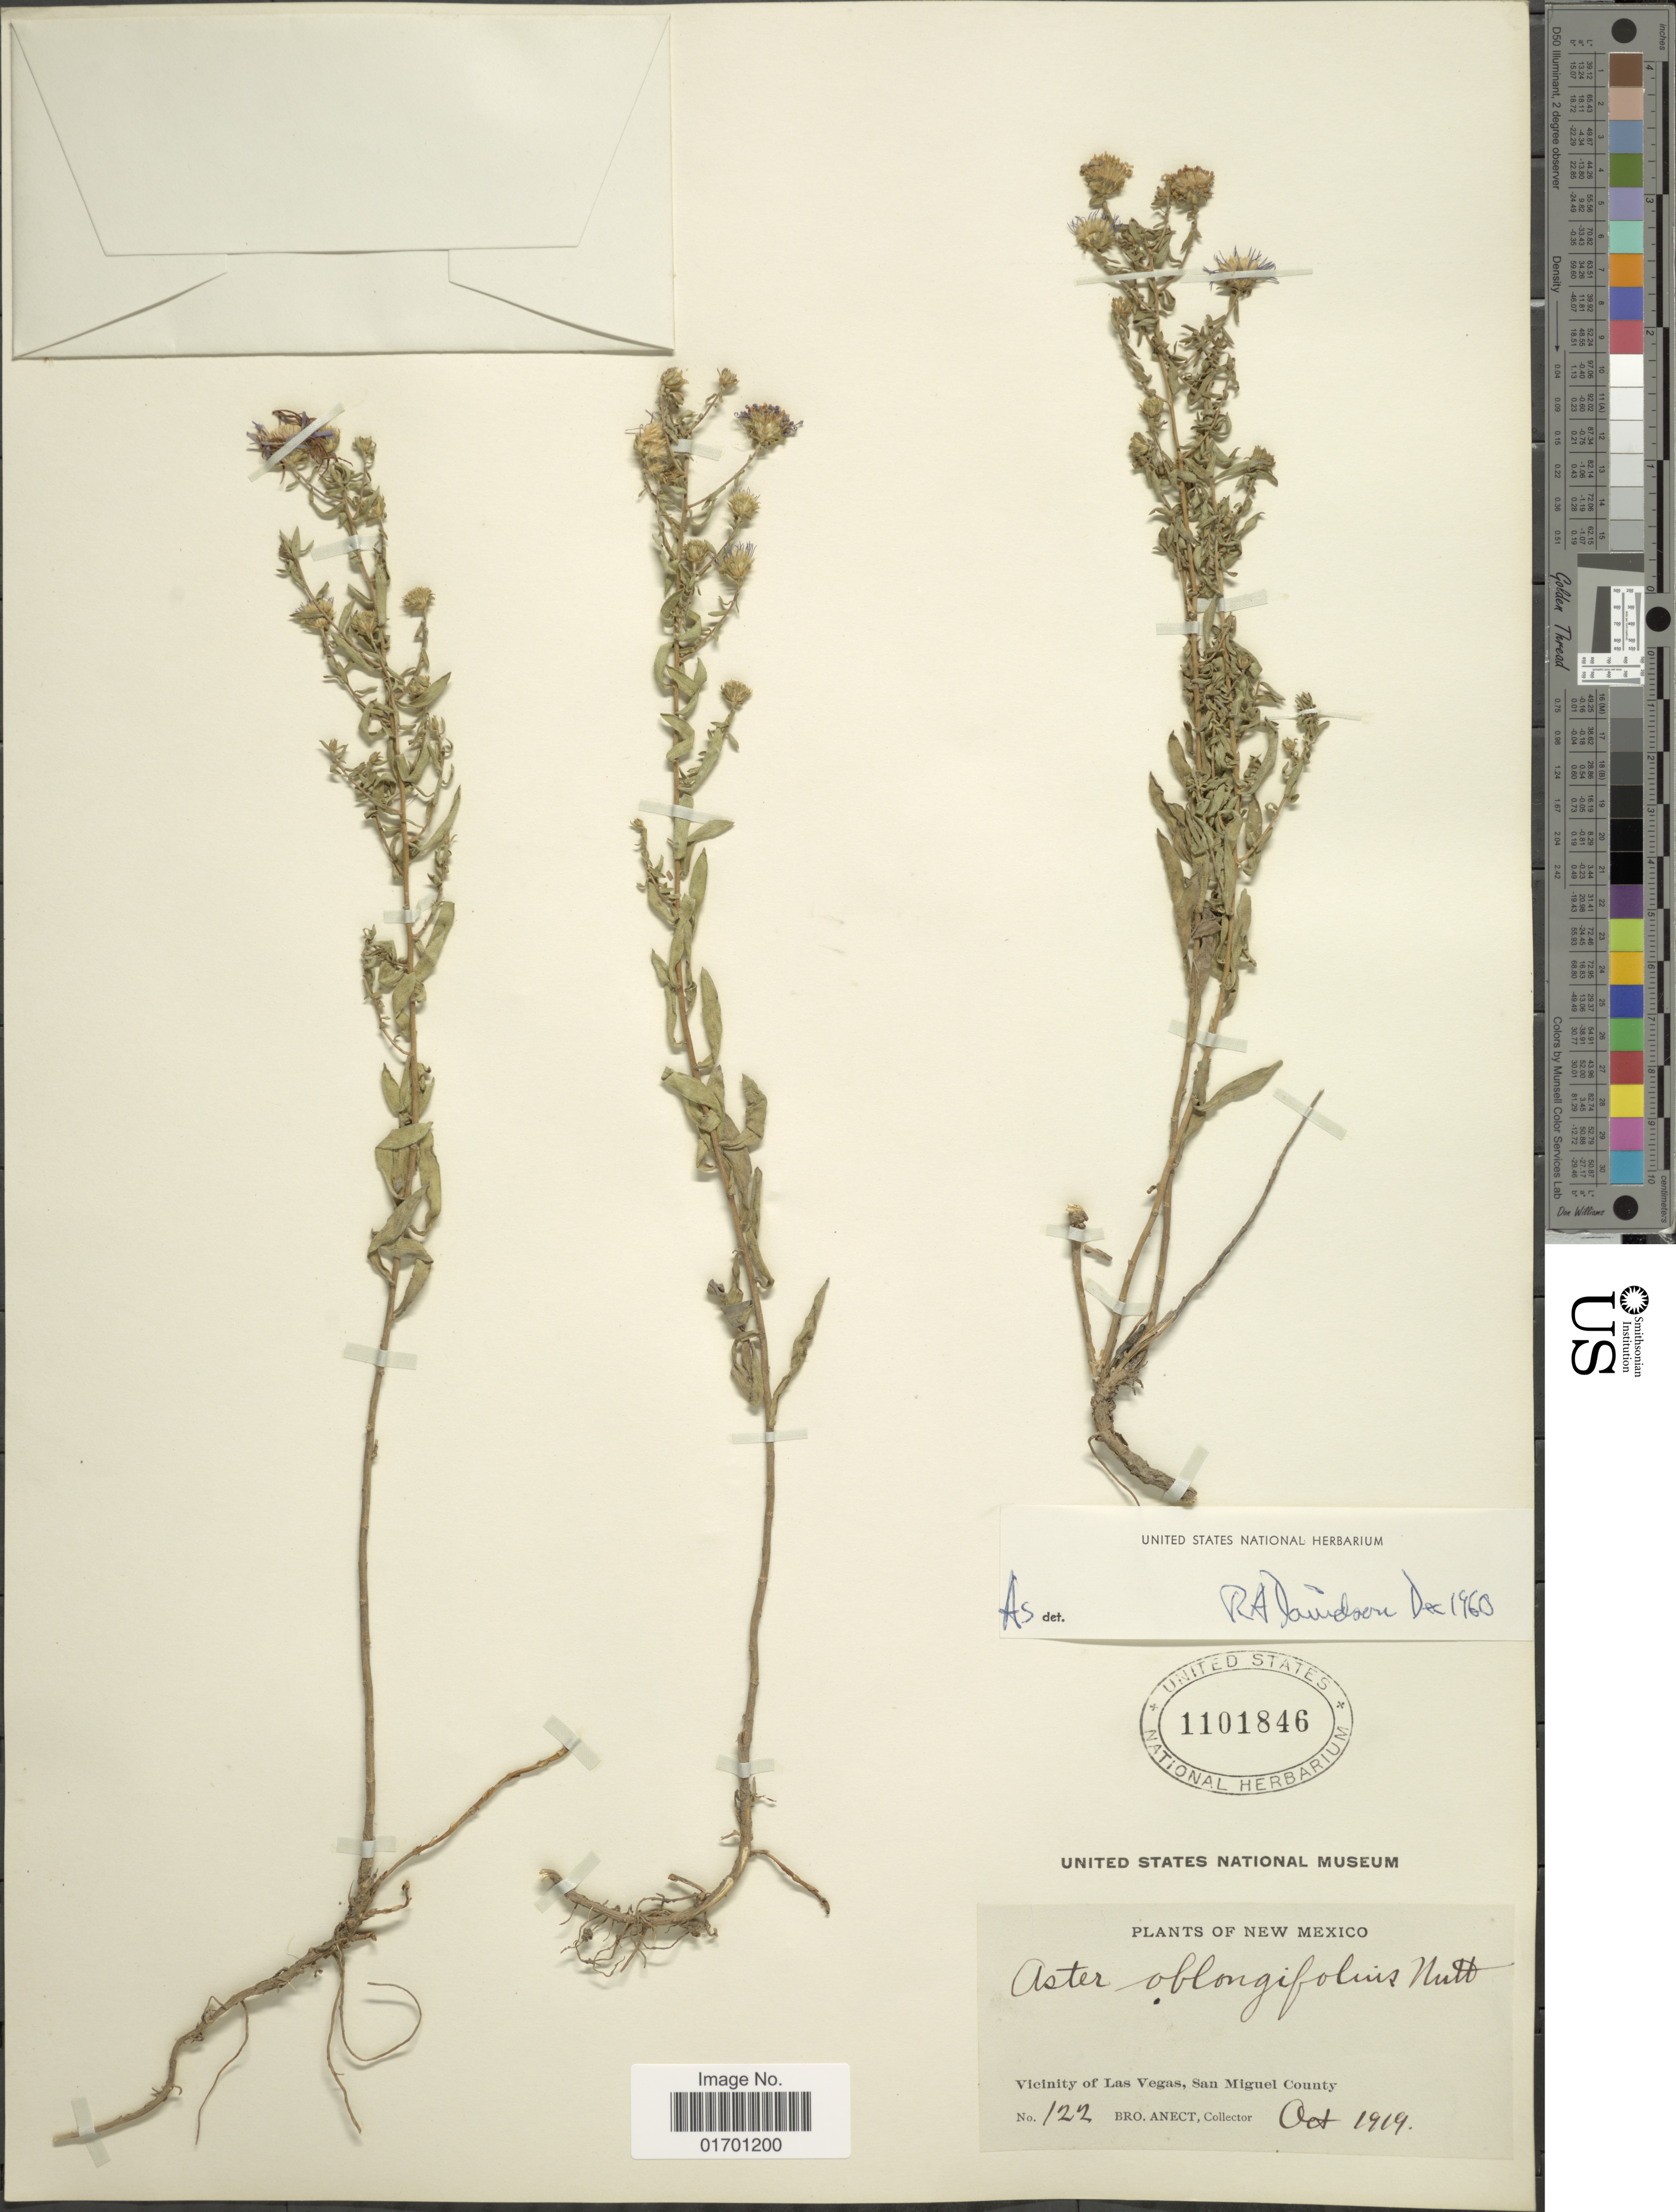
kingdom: Plantae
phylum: Tracheophyta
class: Magnoliopsida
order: Asterales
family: Asteraceae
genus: Symphyotrichum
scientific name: Symphyotrichum oblongifolium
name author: (Nutt.) G.L. Nesom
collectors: B. Anect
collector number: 122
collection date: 1919-10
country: United States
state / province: New Mexico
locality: Vicinity of Las Vegas, San Miguel County.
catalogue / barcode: US 1101846